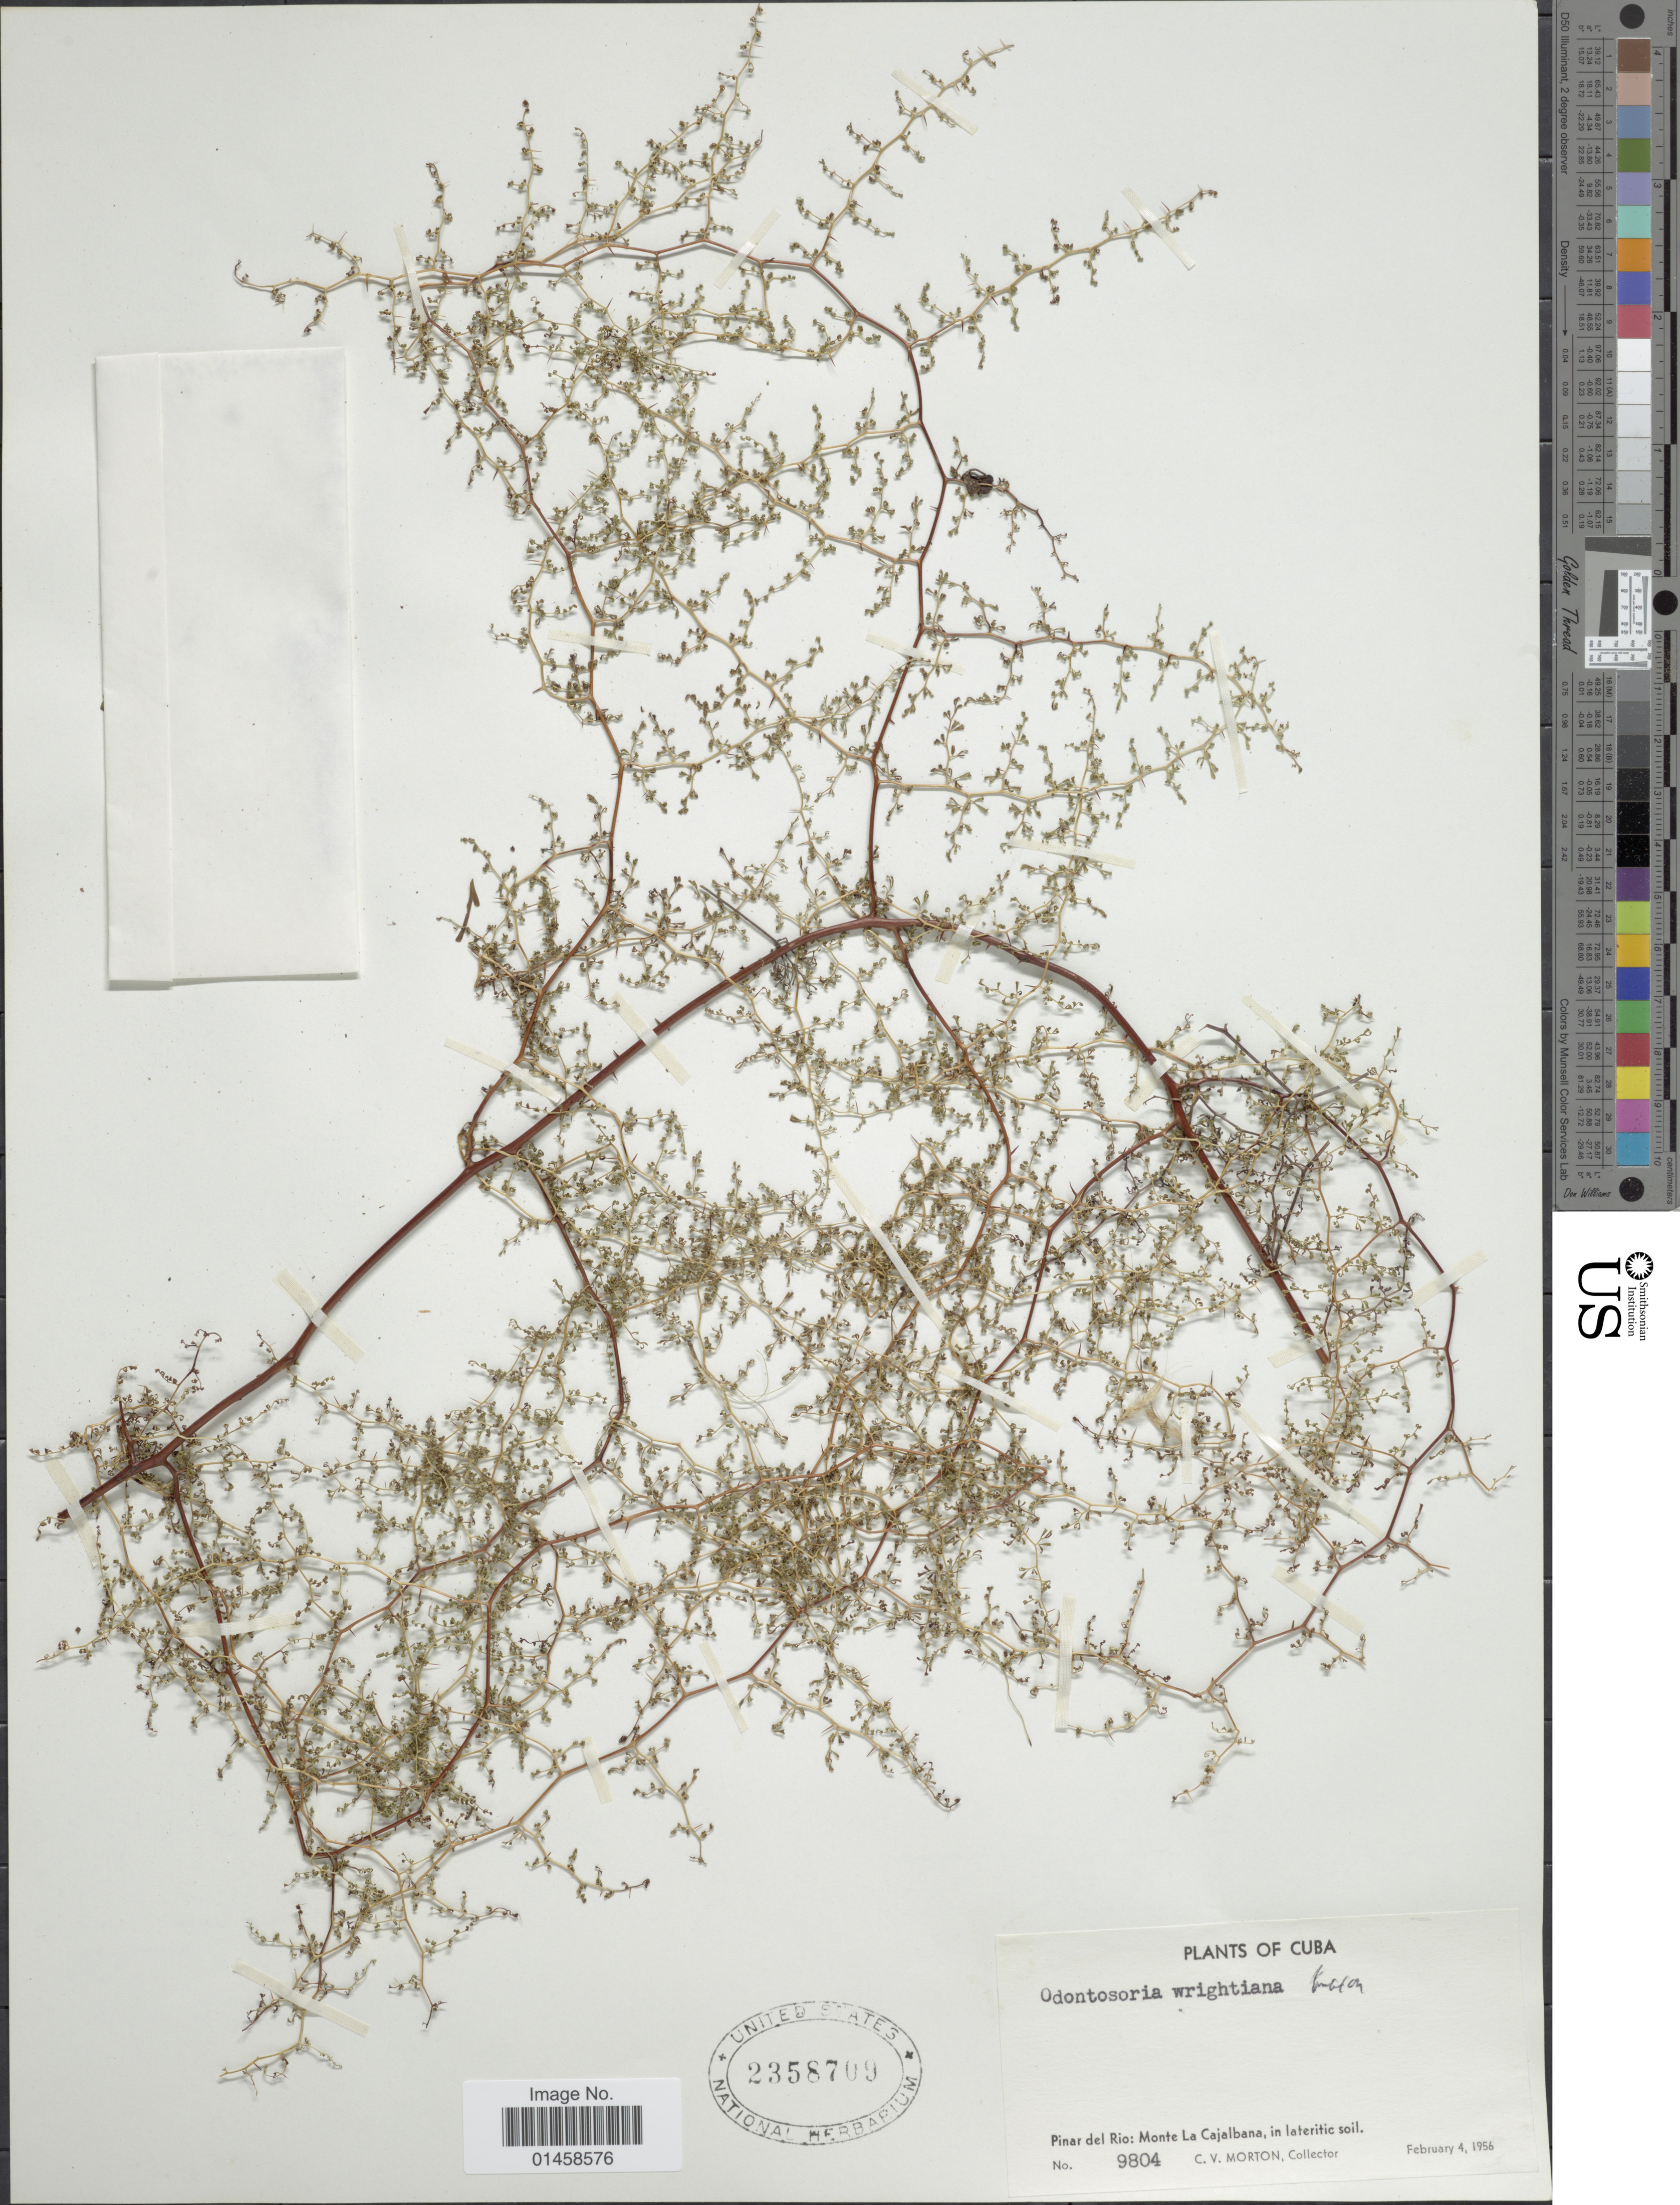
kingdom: Plantae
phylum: Tracheophyta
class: Polypodiopsida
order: Polypodiales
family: Lindsaeaceae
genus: Odontosoria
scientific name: Odontosoria wrightiana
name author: Maxon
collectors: C. V. Morton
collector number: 9804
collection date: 1956-02-04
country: Cuba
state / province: Pinar del Río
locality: Monte La Cajalbana, in lateritic soil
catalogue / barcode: US 2358709